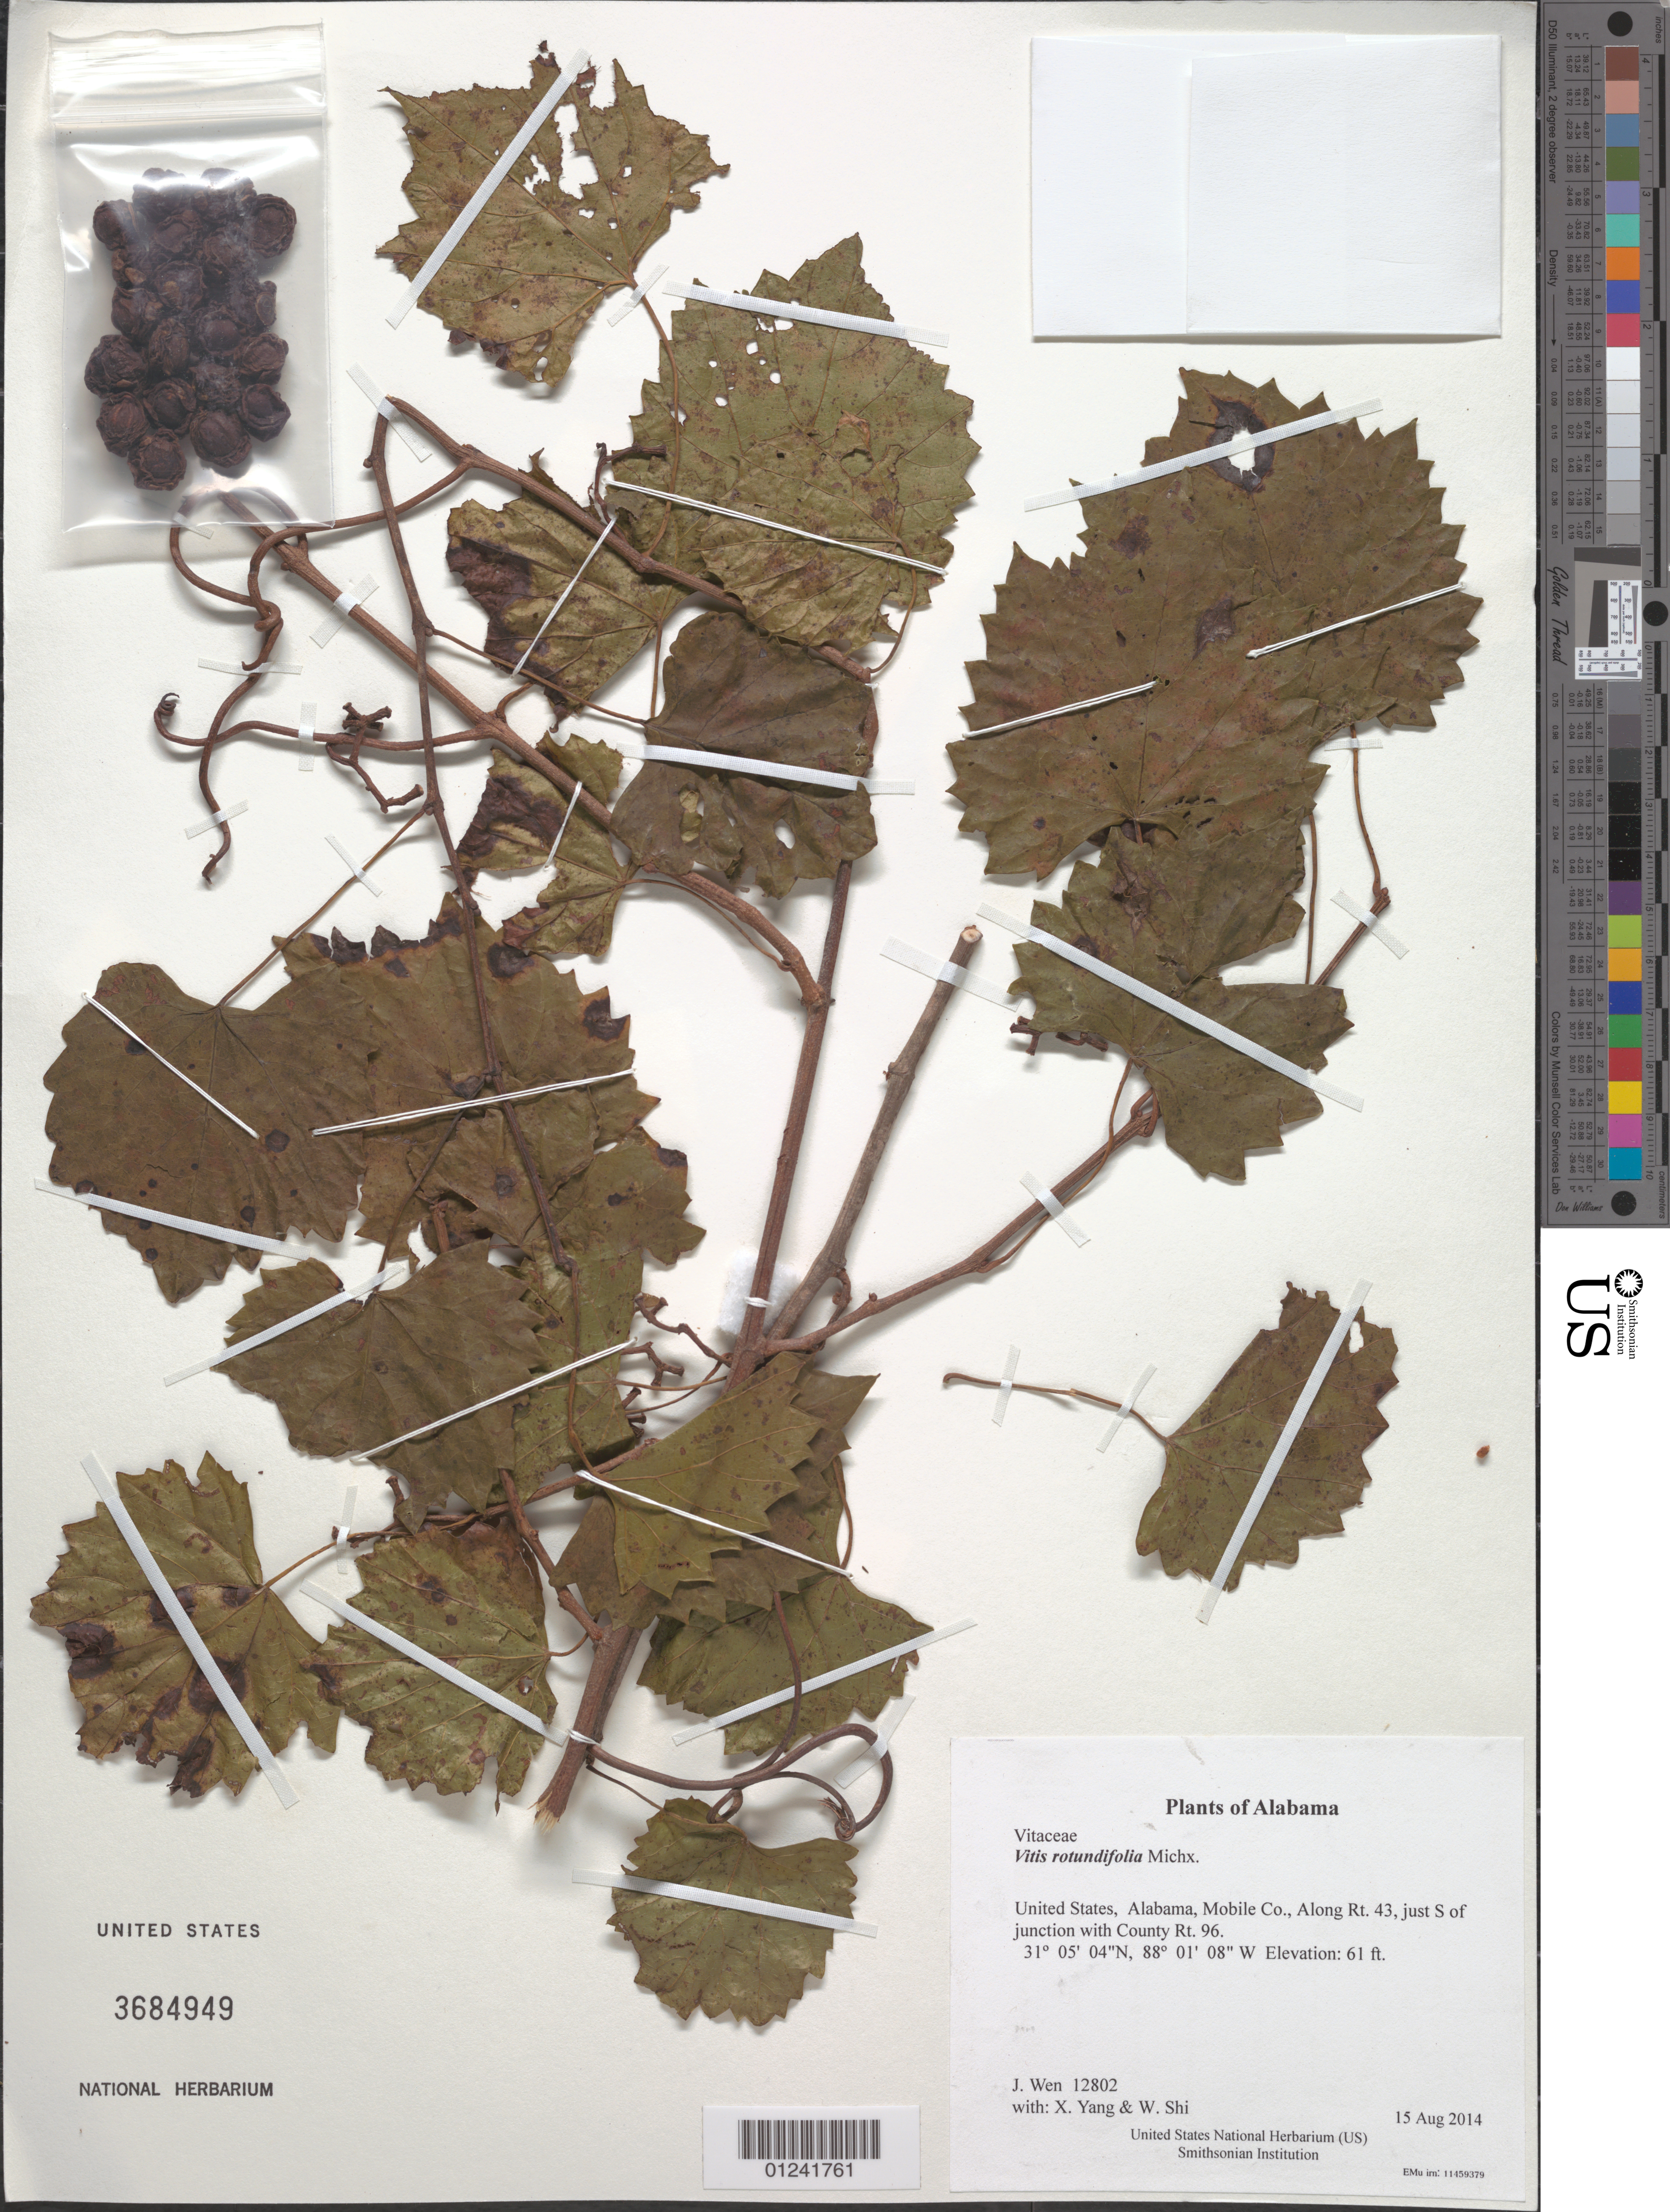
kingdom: Plantae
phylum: Tracheophyta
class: Magnoliopsida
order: Vitales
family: Vitaceae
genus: Vitis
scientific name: Vitis rotundifolia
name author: Michx.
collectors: J. Wen, X. Yang & W. Shi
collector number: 12802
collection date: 2014-08-15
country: United States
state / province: Alabama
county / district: Mobile Co.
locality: Along Rt. 43, just S of junction with County Rt. 96.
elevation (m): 19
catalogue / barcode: US 3684949